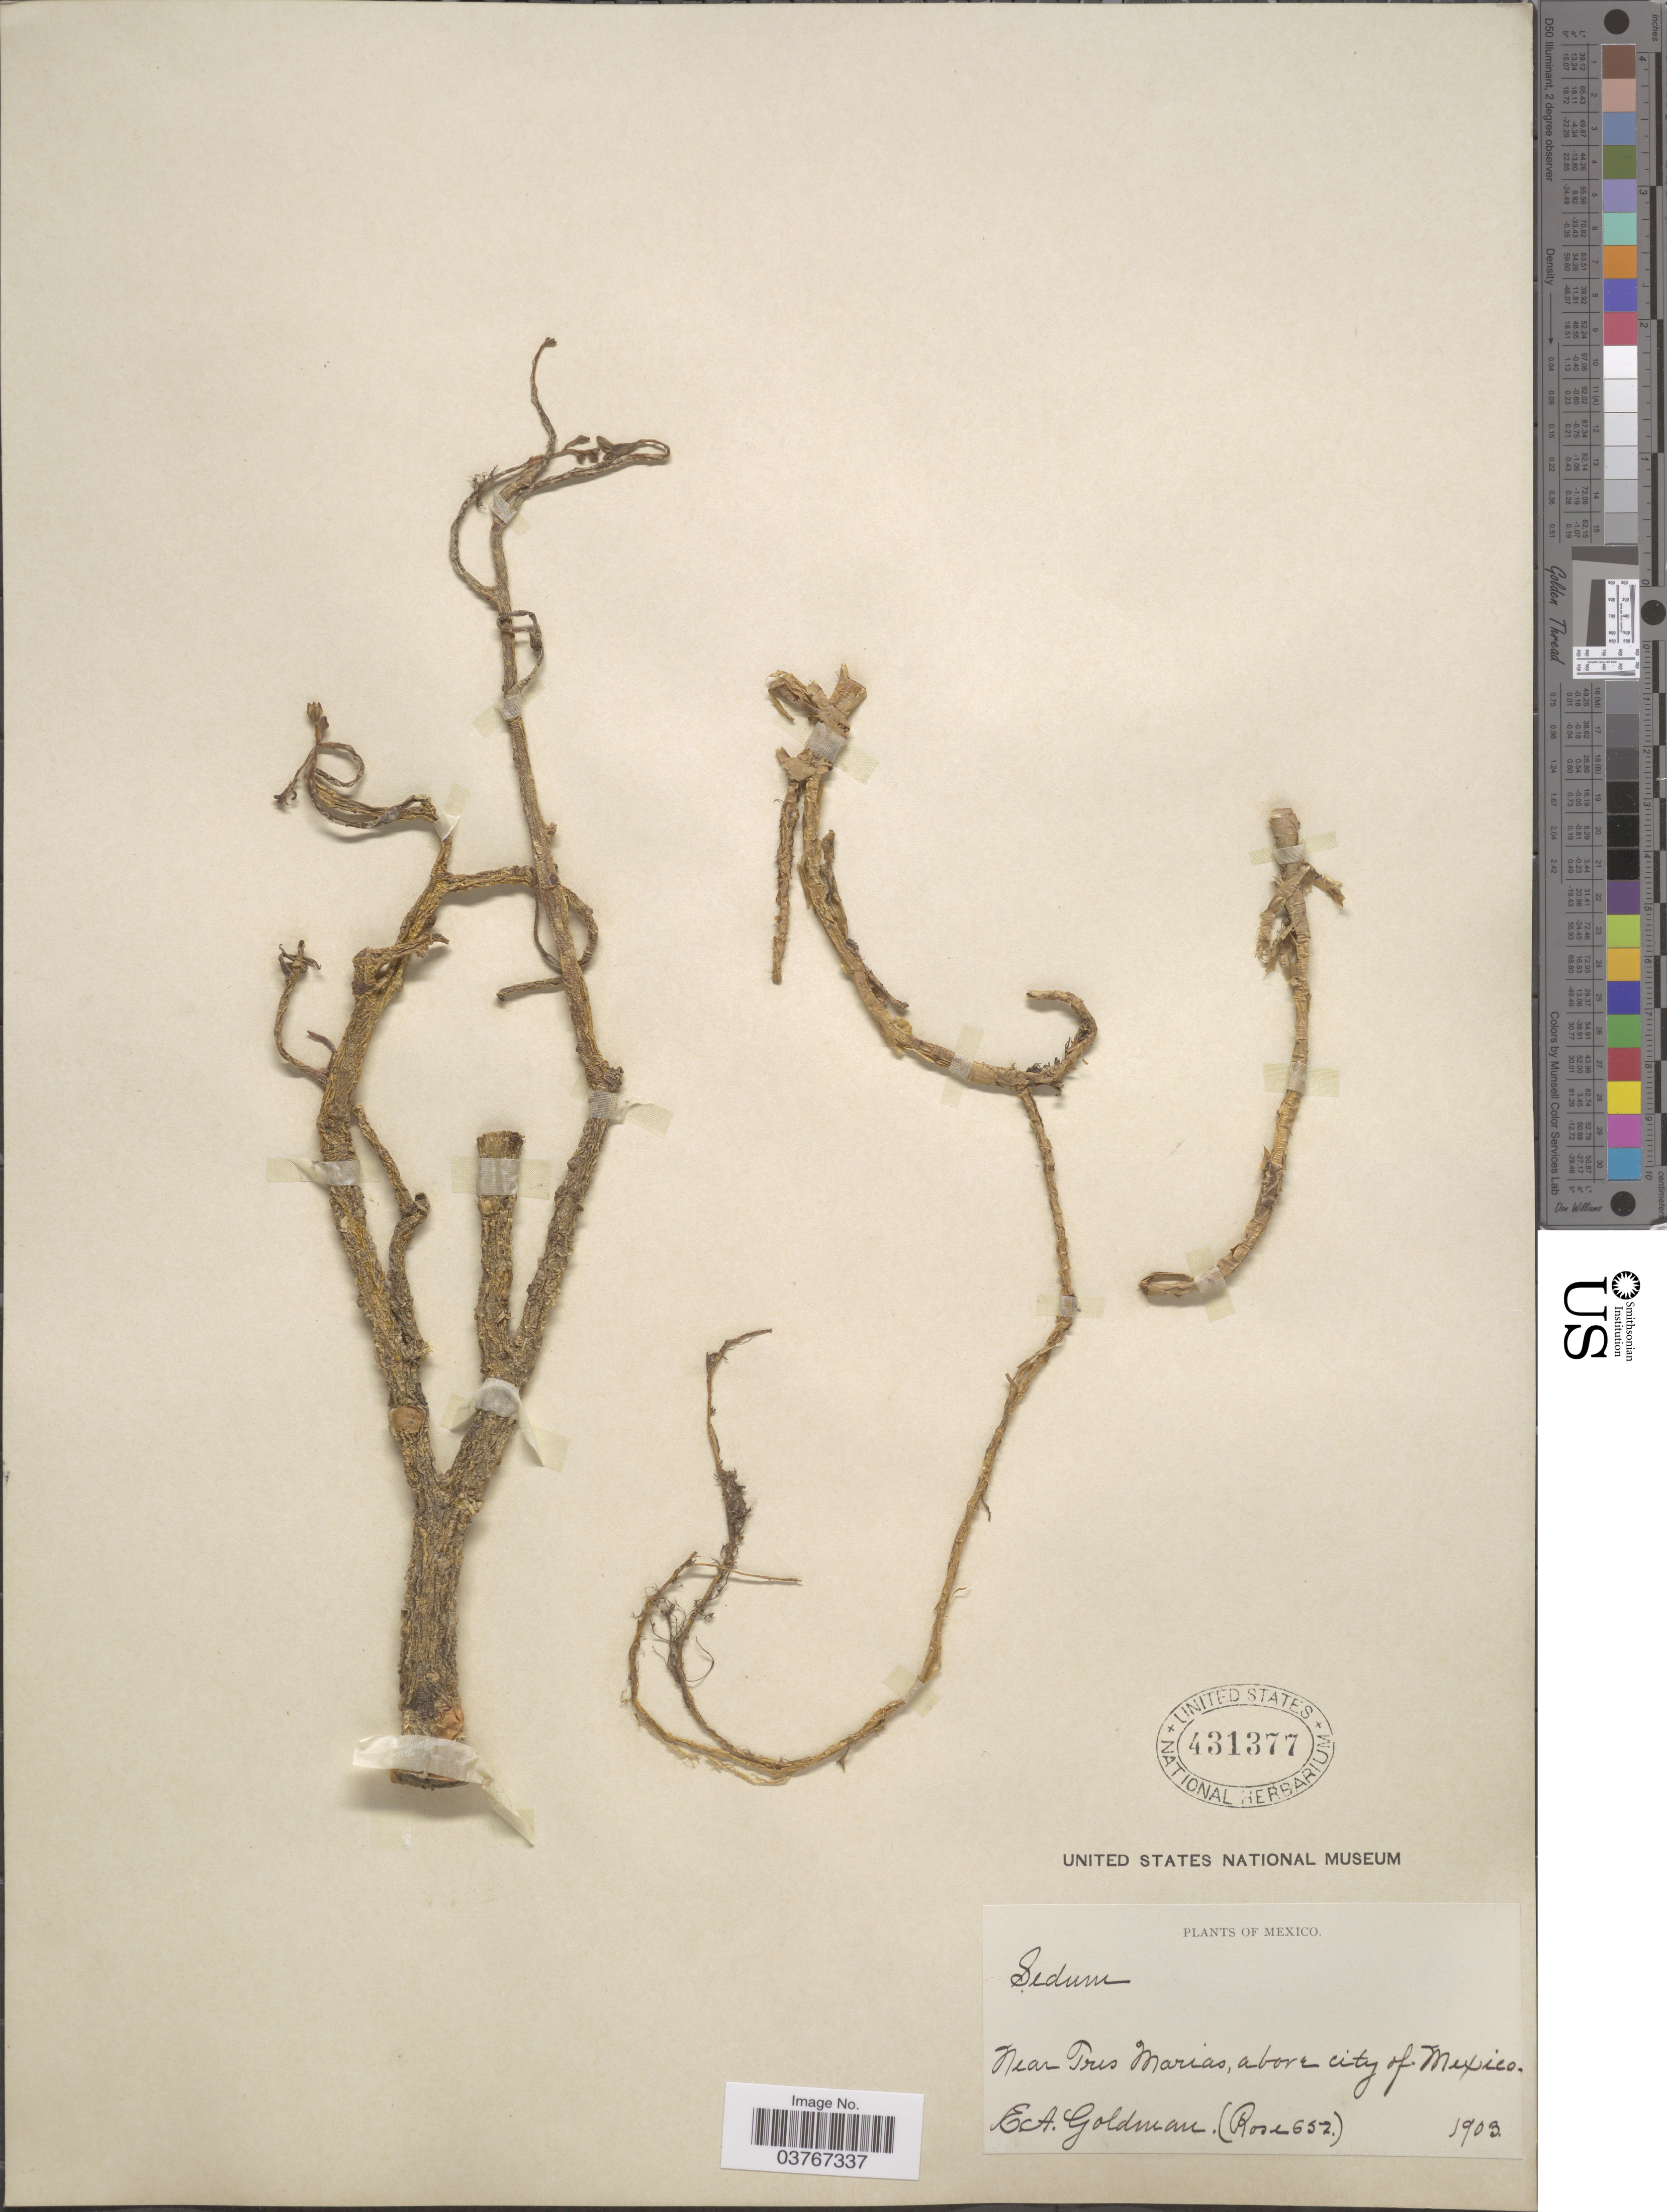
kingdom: Plantae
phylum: Tracheophyta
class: Magnoliopsida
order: Saxifragales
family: Crassulaceae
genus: Sedum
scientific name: Sedum oxypetalum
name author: Kunth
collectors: E. A. Goldman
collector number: Rose652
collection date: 1903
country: Mexico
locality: Near Tres Marias, above city of Mexico.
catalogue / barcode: US 431377